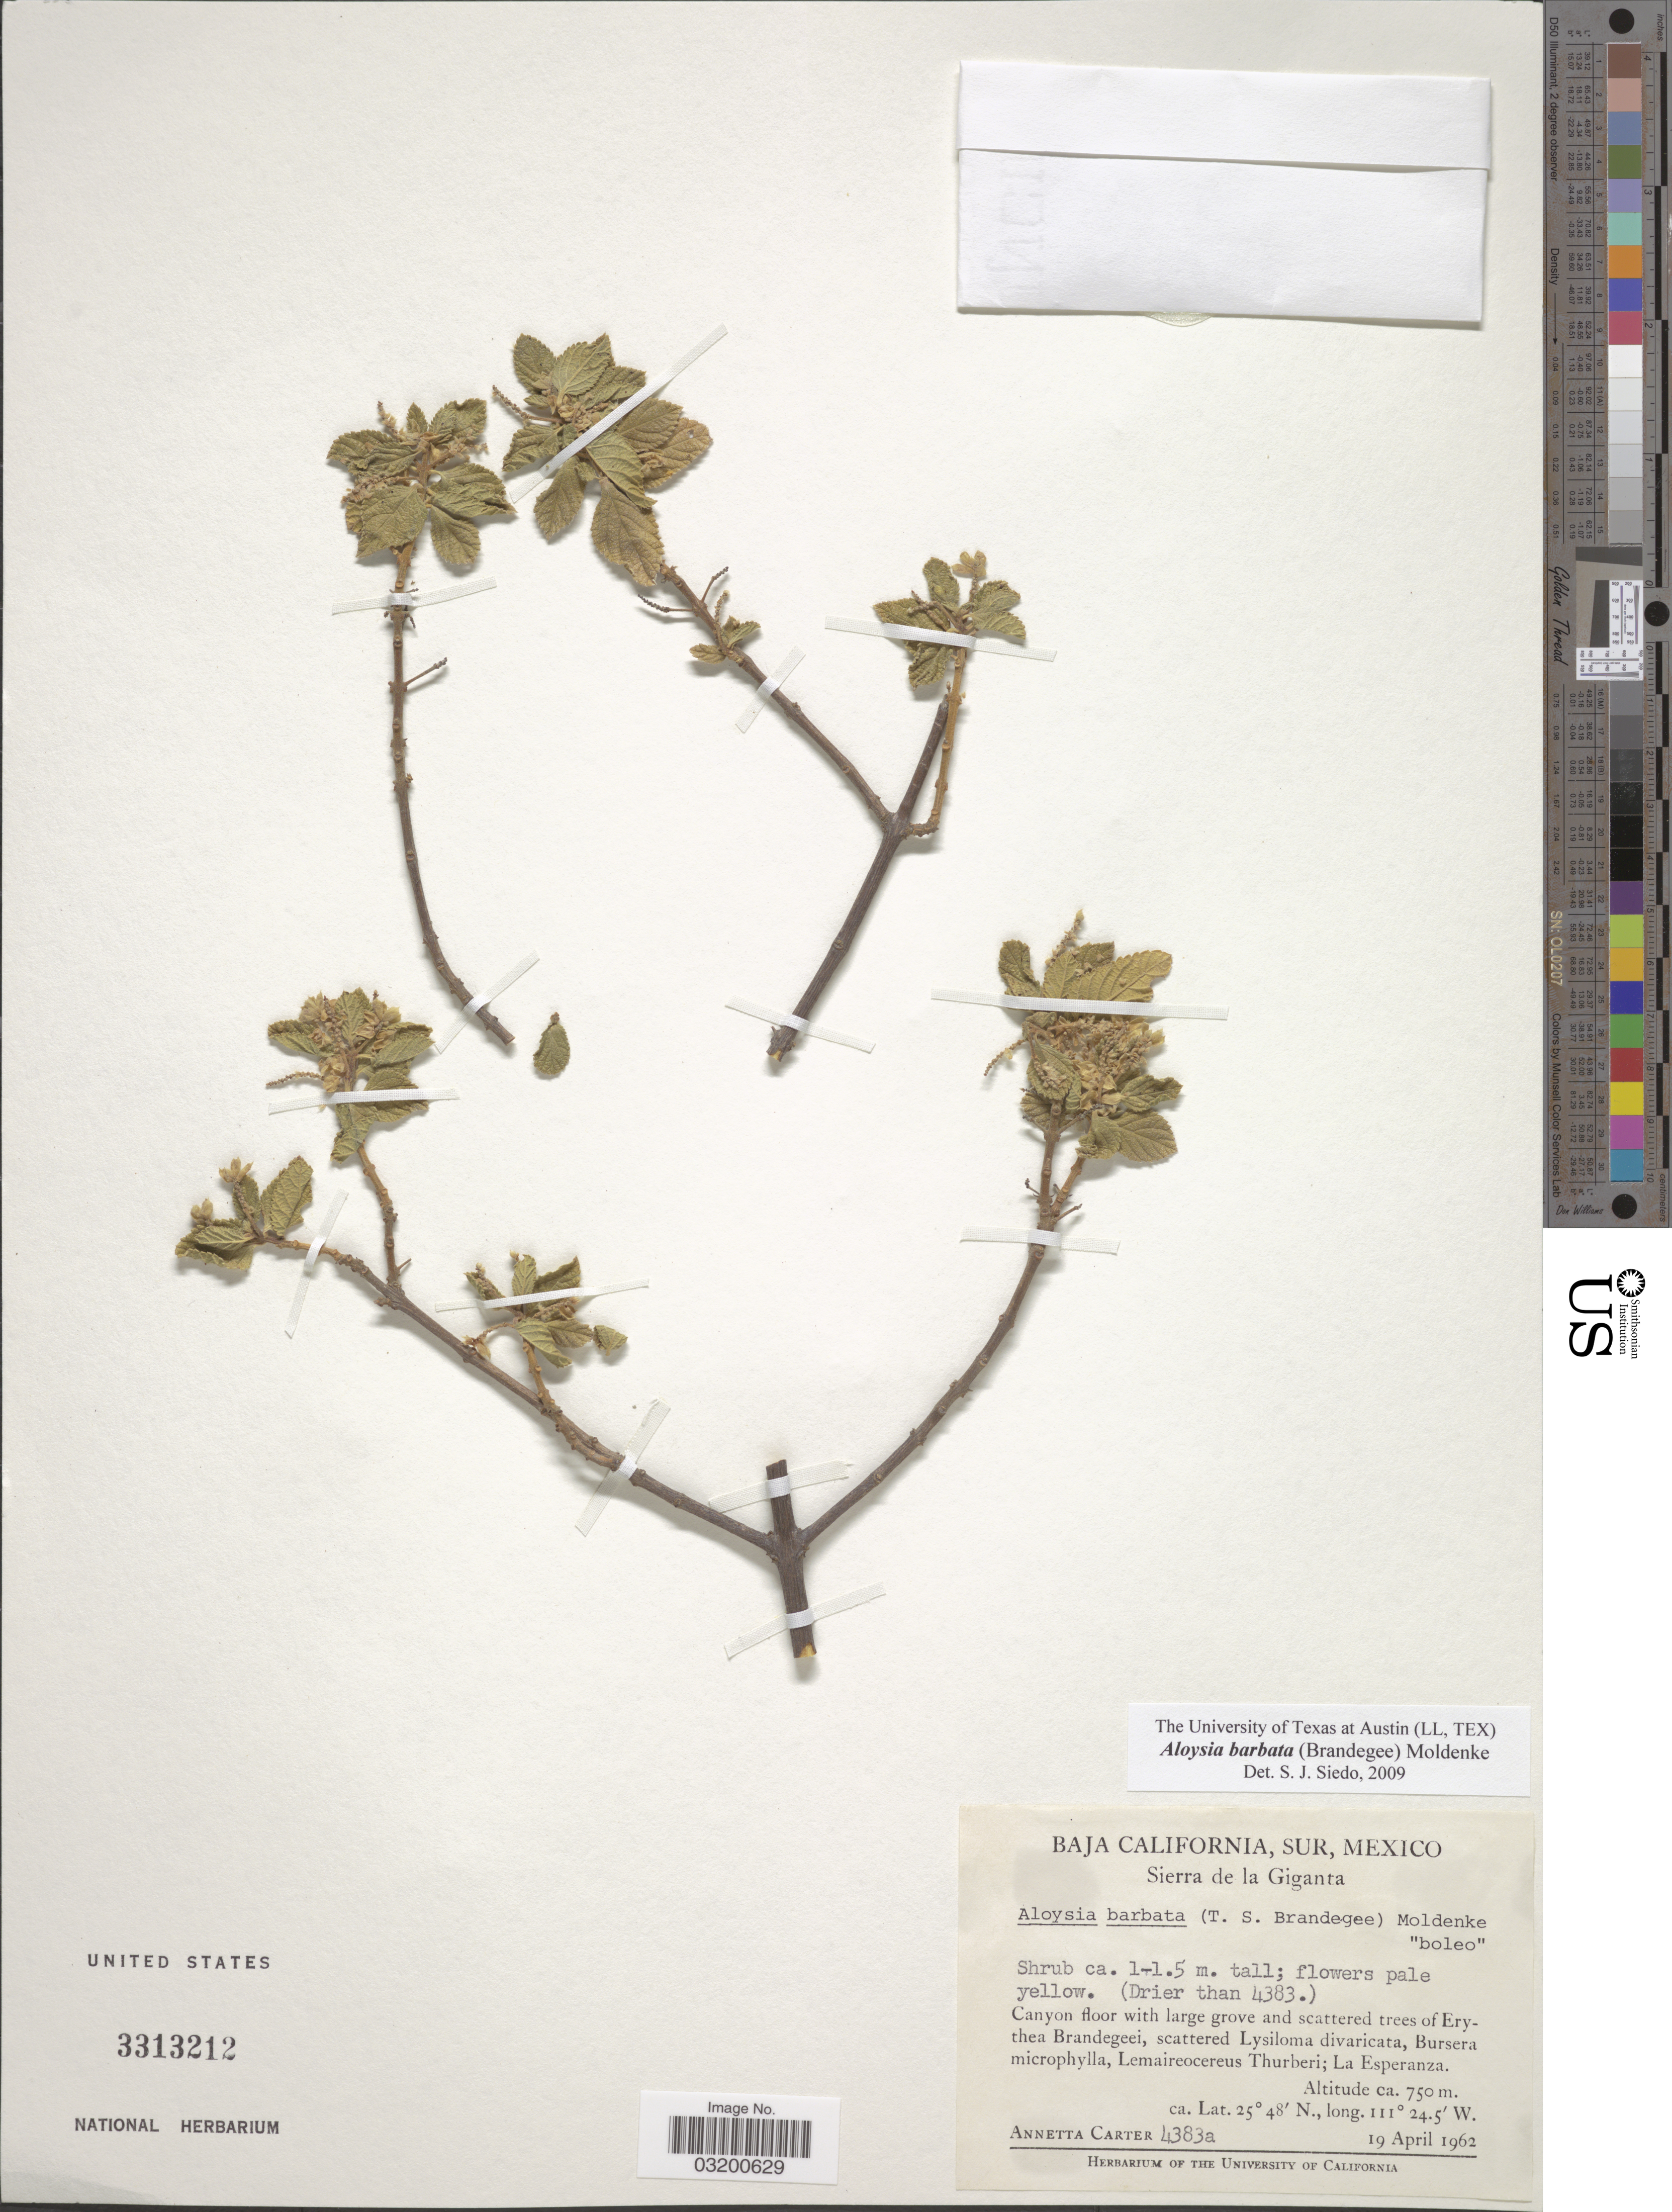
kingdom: Plantae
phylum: Tracheophyta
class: Magnoliopsida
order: Lamiales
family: Verbenaceae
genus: Aloysia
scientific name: Aloysia barbata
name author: (Brandegee) Moldenke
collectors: A. Carter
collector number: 4383a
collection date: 1962-04-19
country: Mexico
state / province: Baja California Sur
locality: Sierra de la Giganta. La Esperanza.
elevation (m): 750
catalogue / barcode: US 3313212